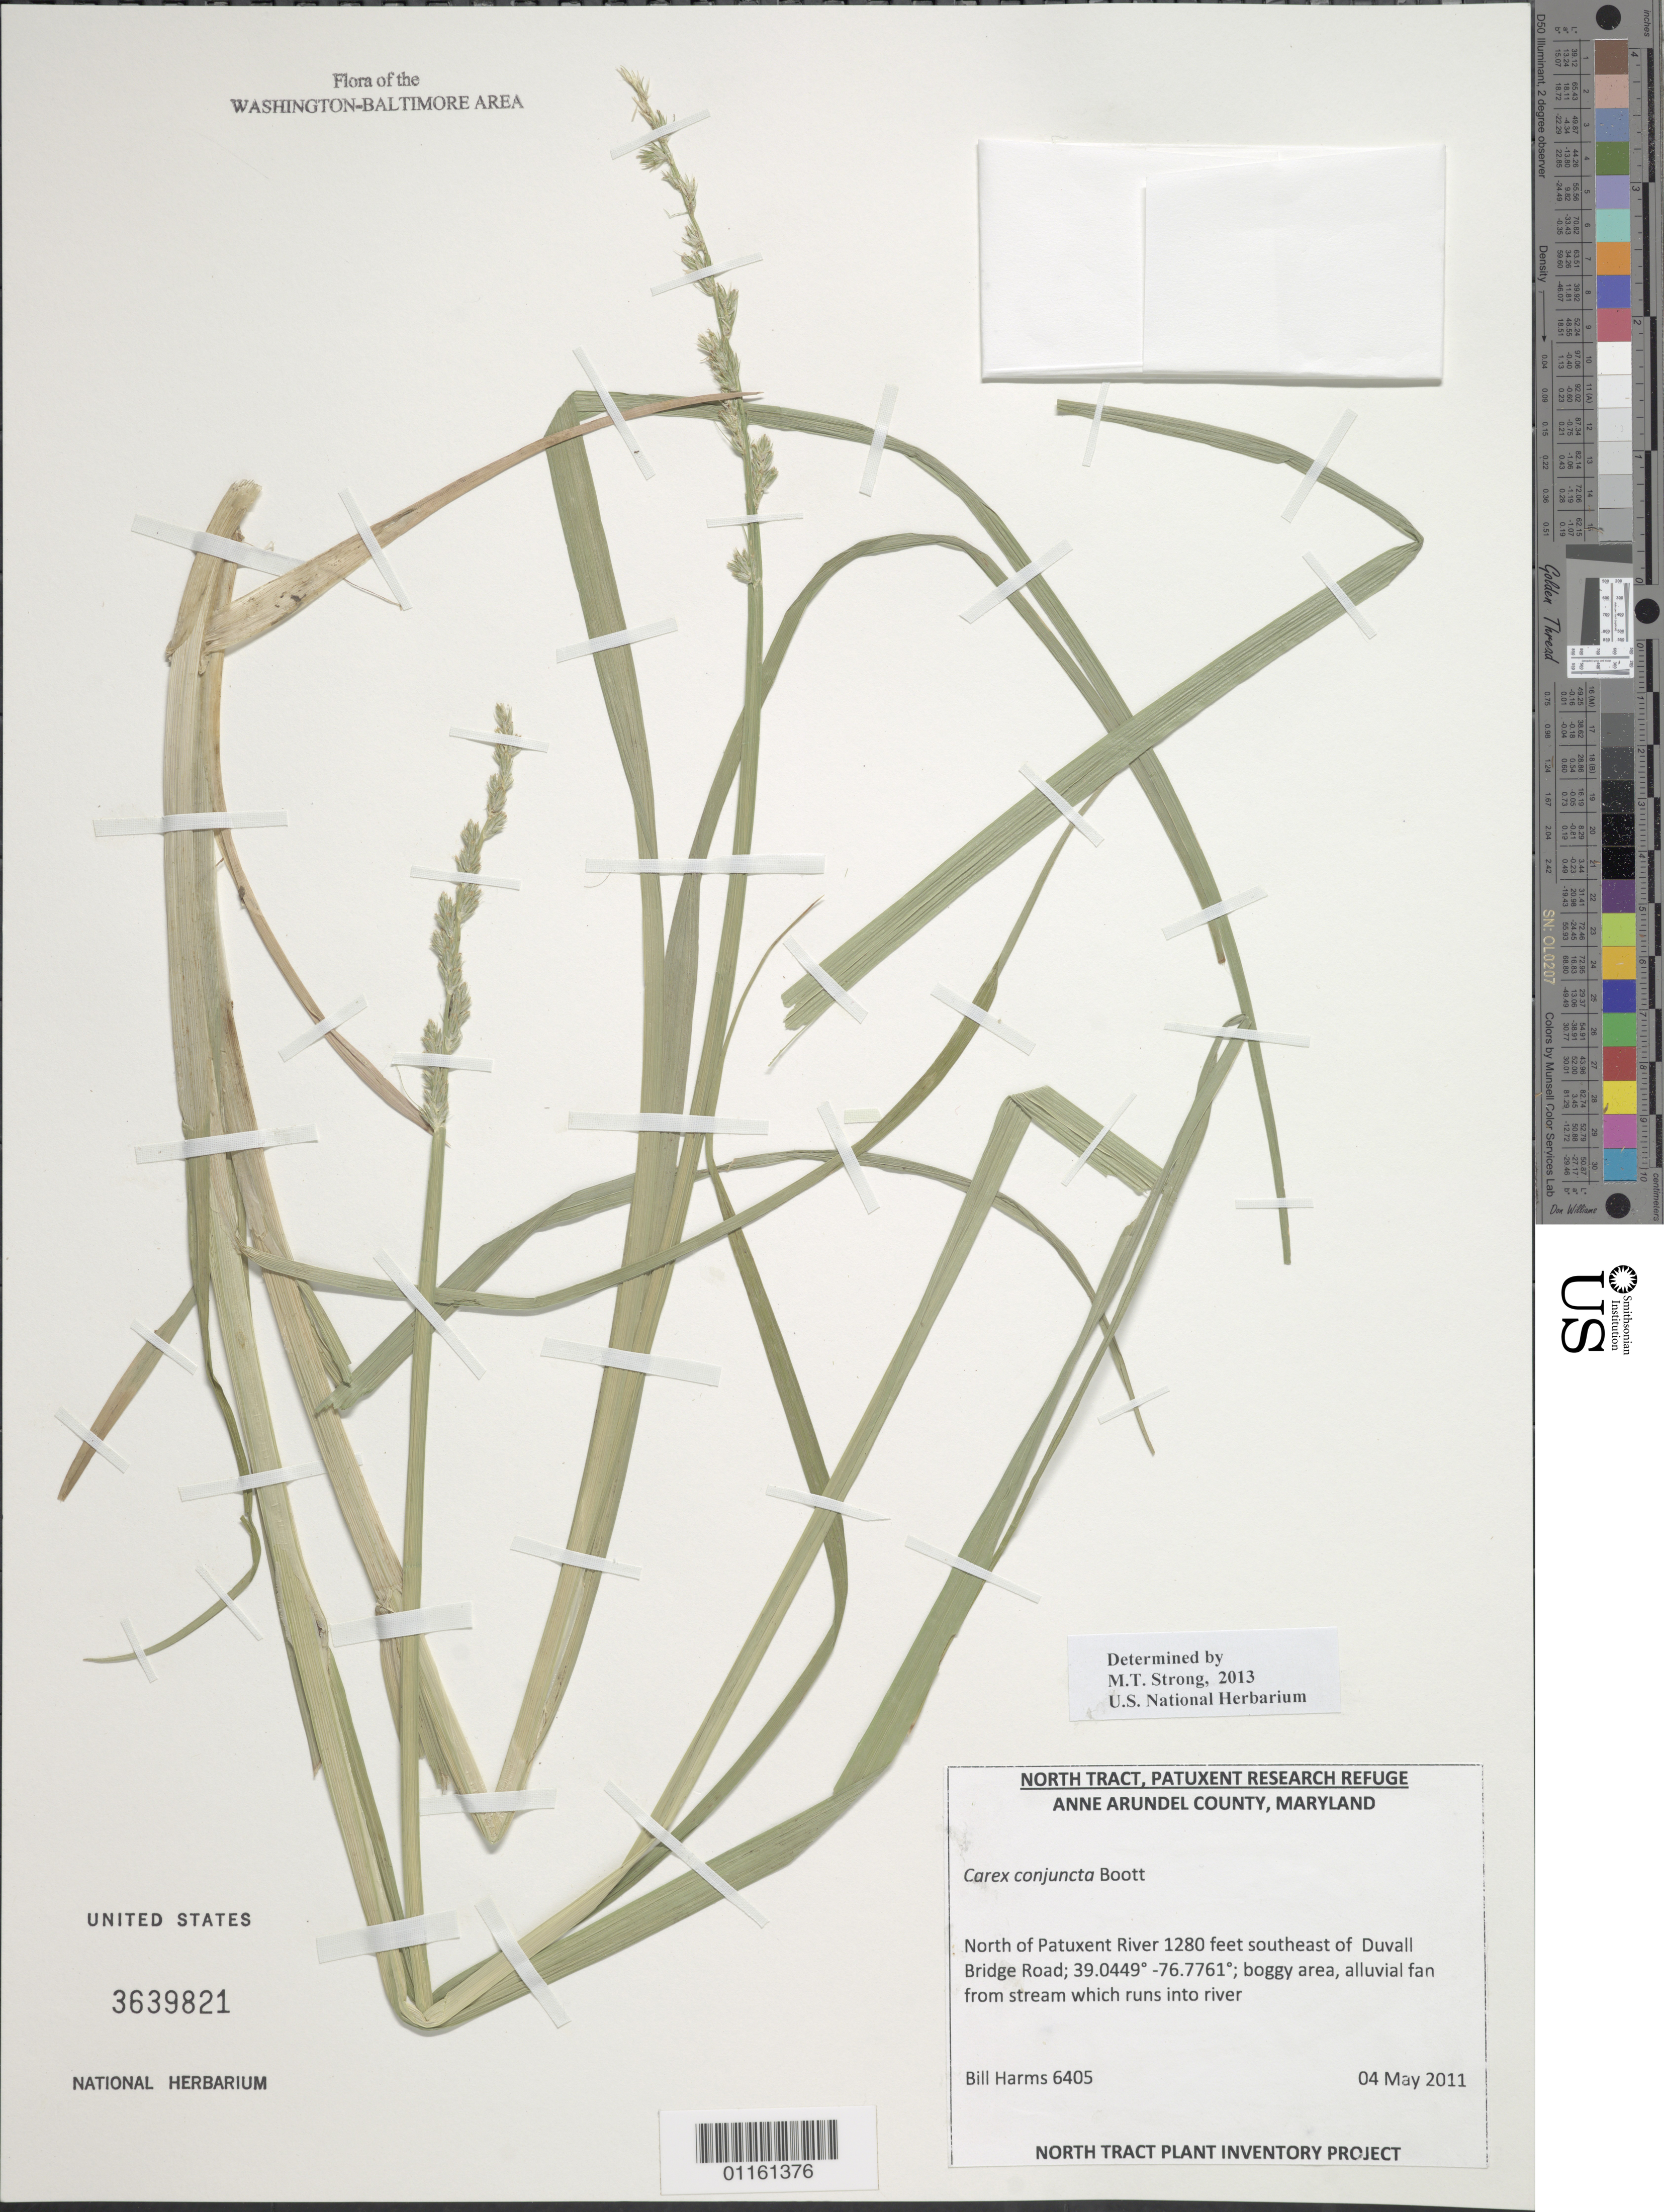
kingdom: Plantae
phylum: Tracheophyta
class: Liliopsida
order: Poales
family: Cyperaceae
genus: Carex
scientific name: Carex conjuncta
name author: Boott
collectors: B. Harms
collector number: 6405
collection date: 2011-05-04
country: United States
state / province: Maryland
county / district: Anne Arundel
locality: North of Patuxent River 1280 feet southeast of Duvall Bridge Road.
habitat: Boggy area, alluvial fan from stream which runs into river.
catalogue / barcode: US 3639821